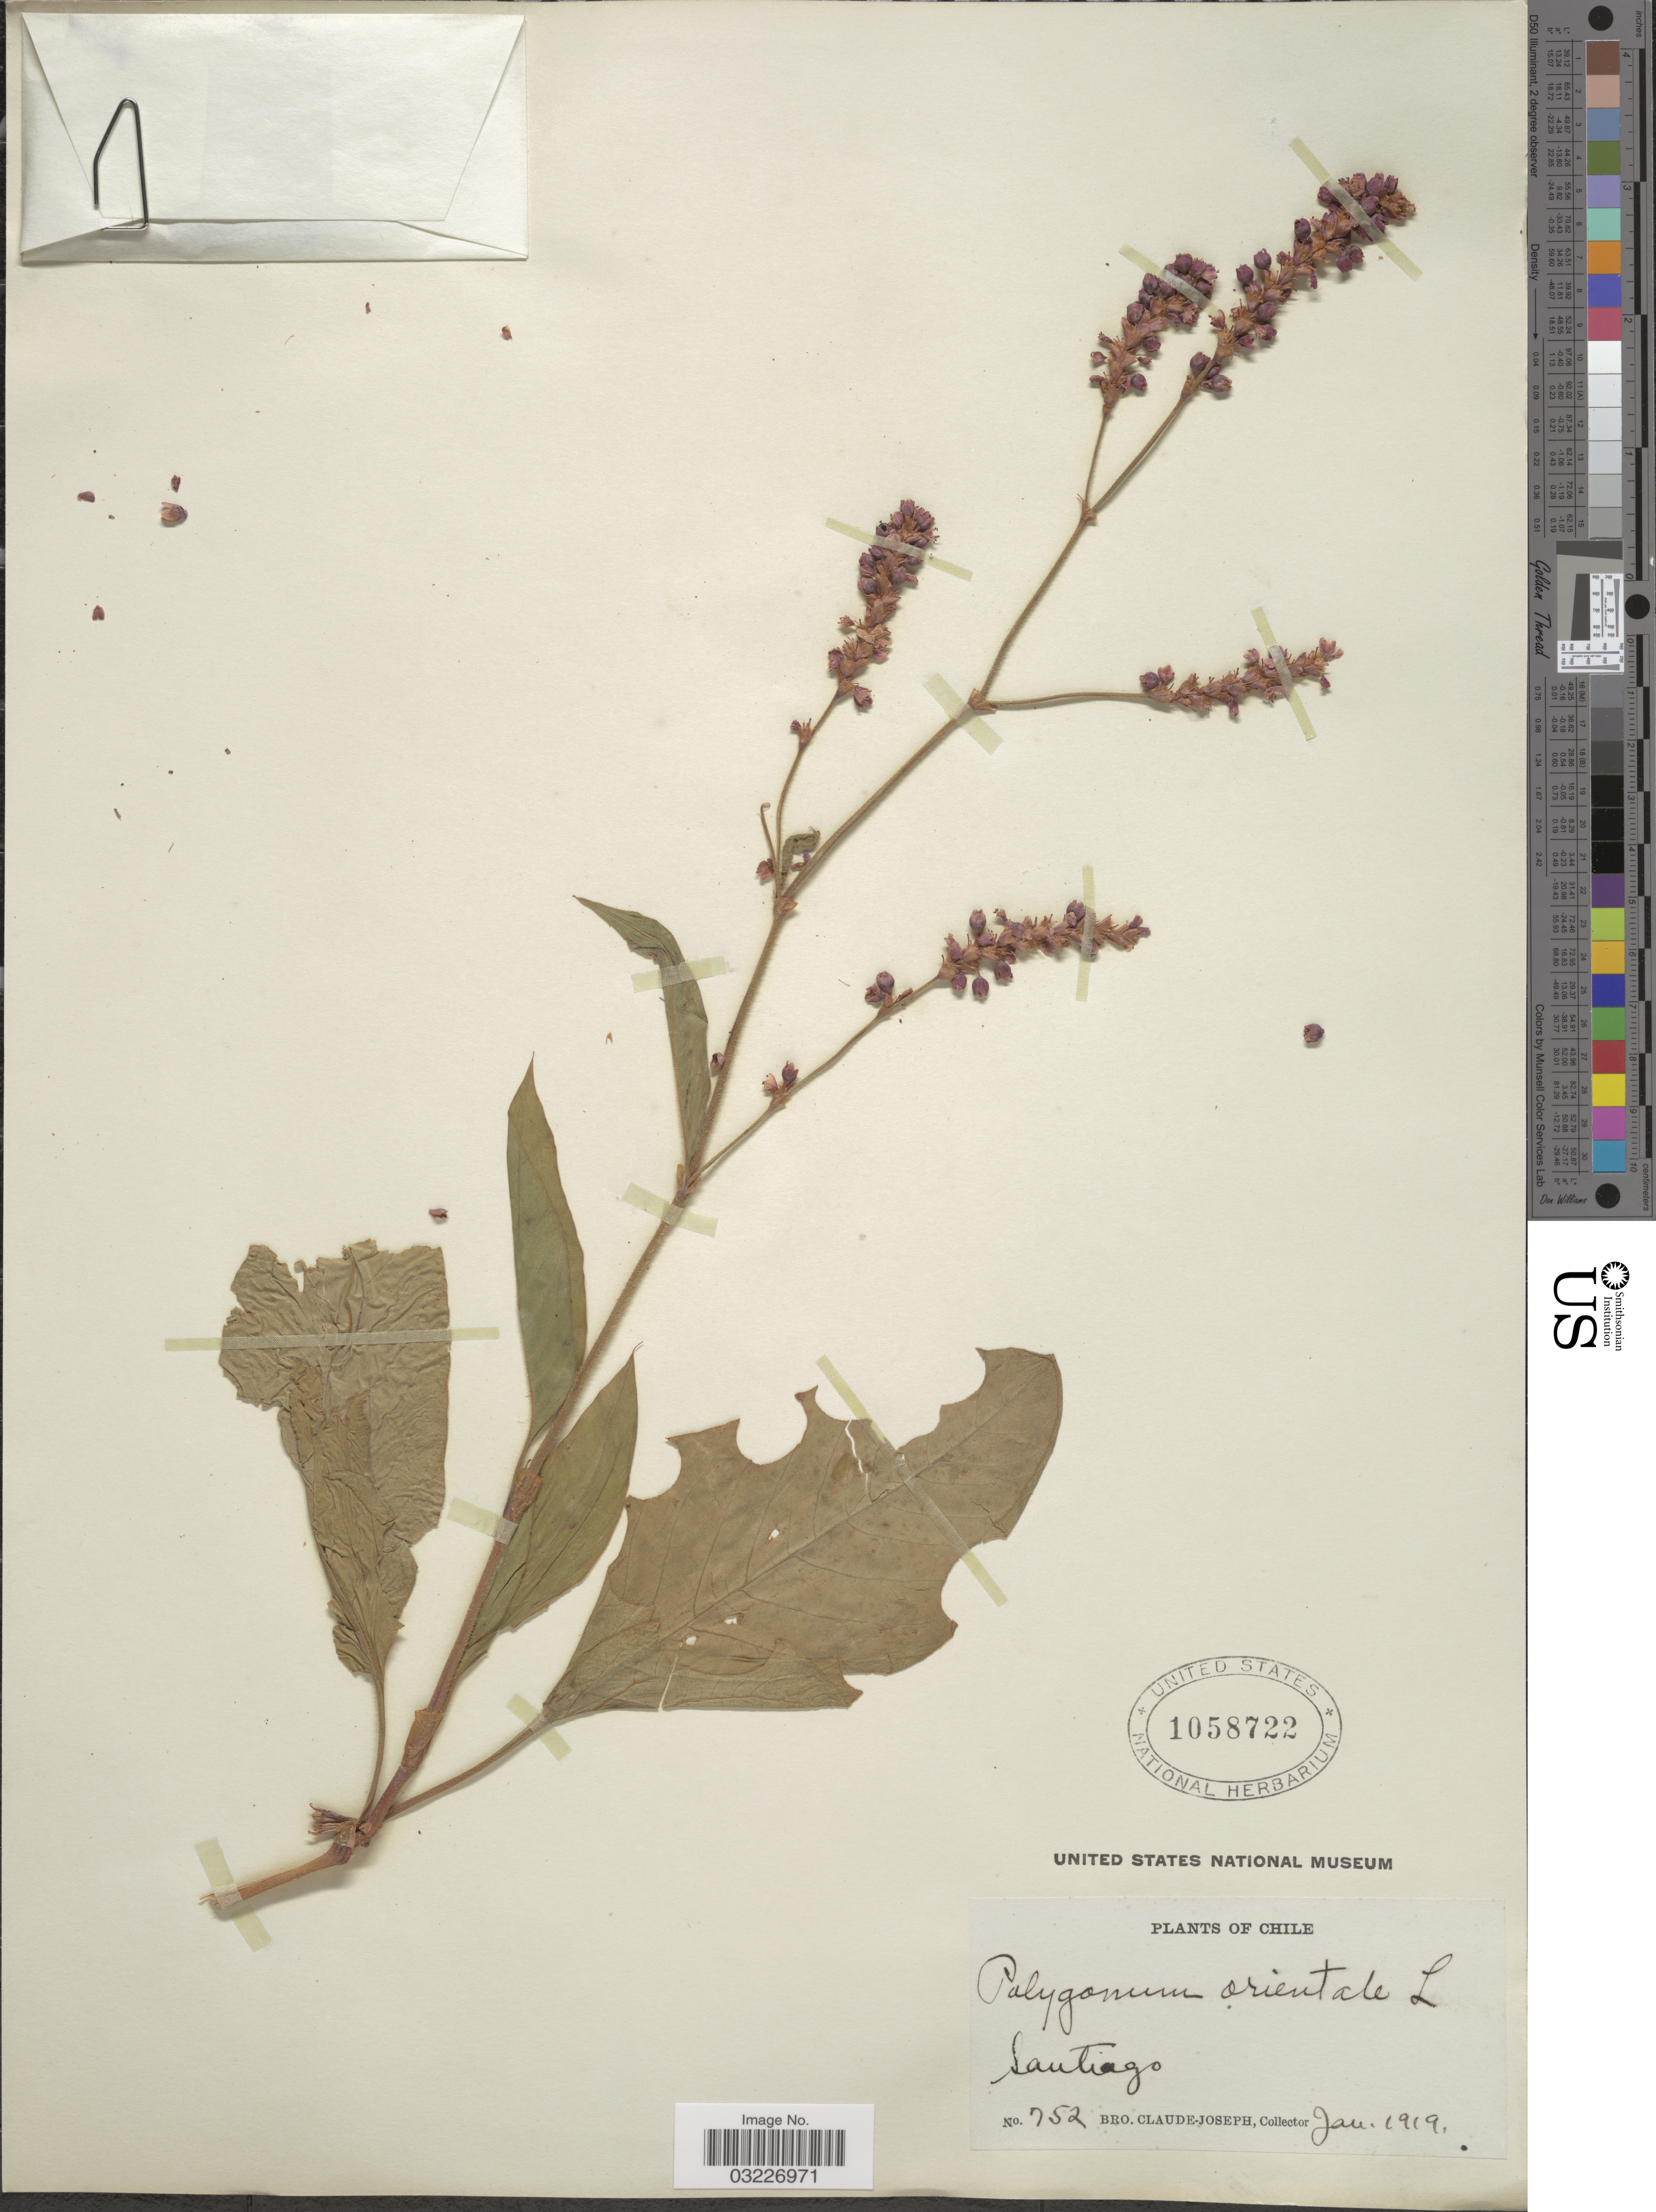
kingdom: Plantae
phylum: Tracheophyta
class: Magnoliopsida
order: Caryophyllales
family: Polygonaceae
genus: Polygonum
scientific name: Polygonum orientale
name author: L.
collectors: Bro. Claude-Joseph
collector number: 752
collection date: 1919-01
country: Chile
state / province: Región Metropolitana (RM)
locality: Santiago.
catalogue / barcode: US 1058722